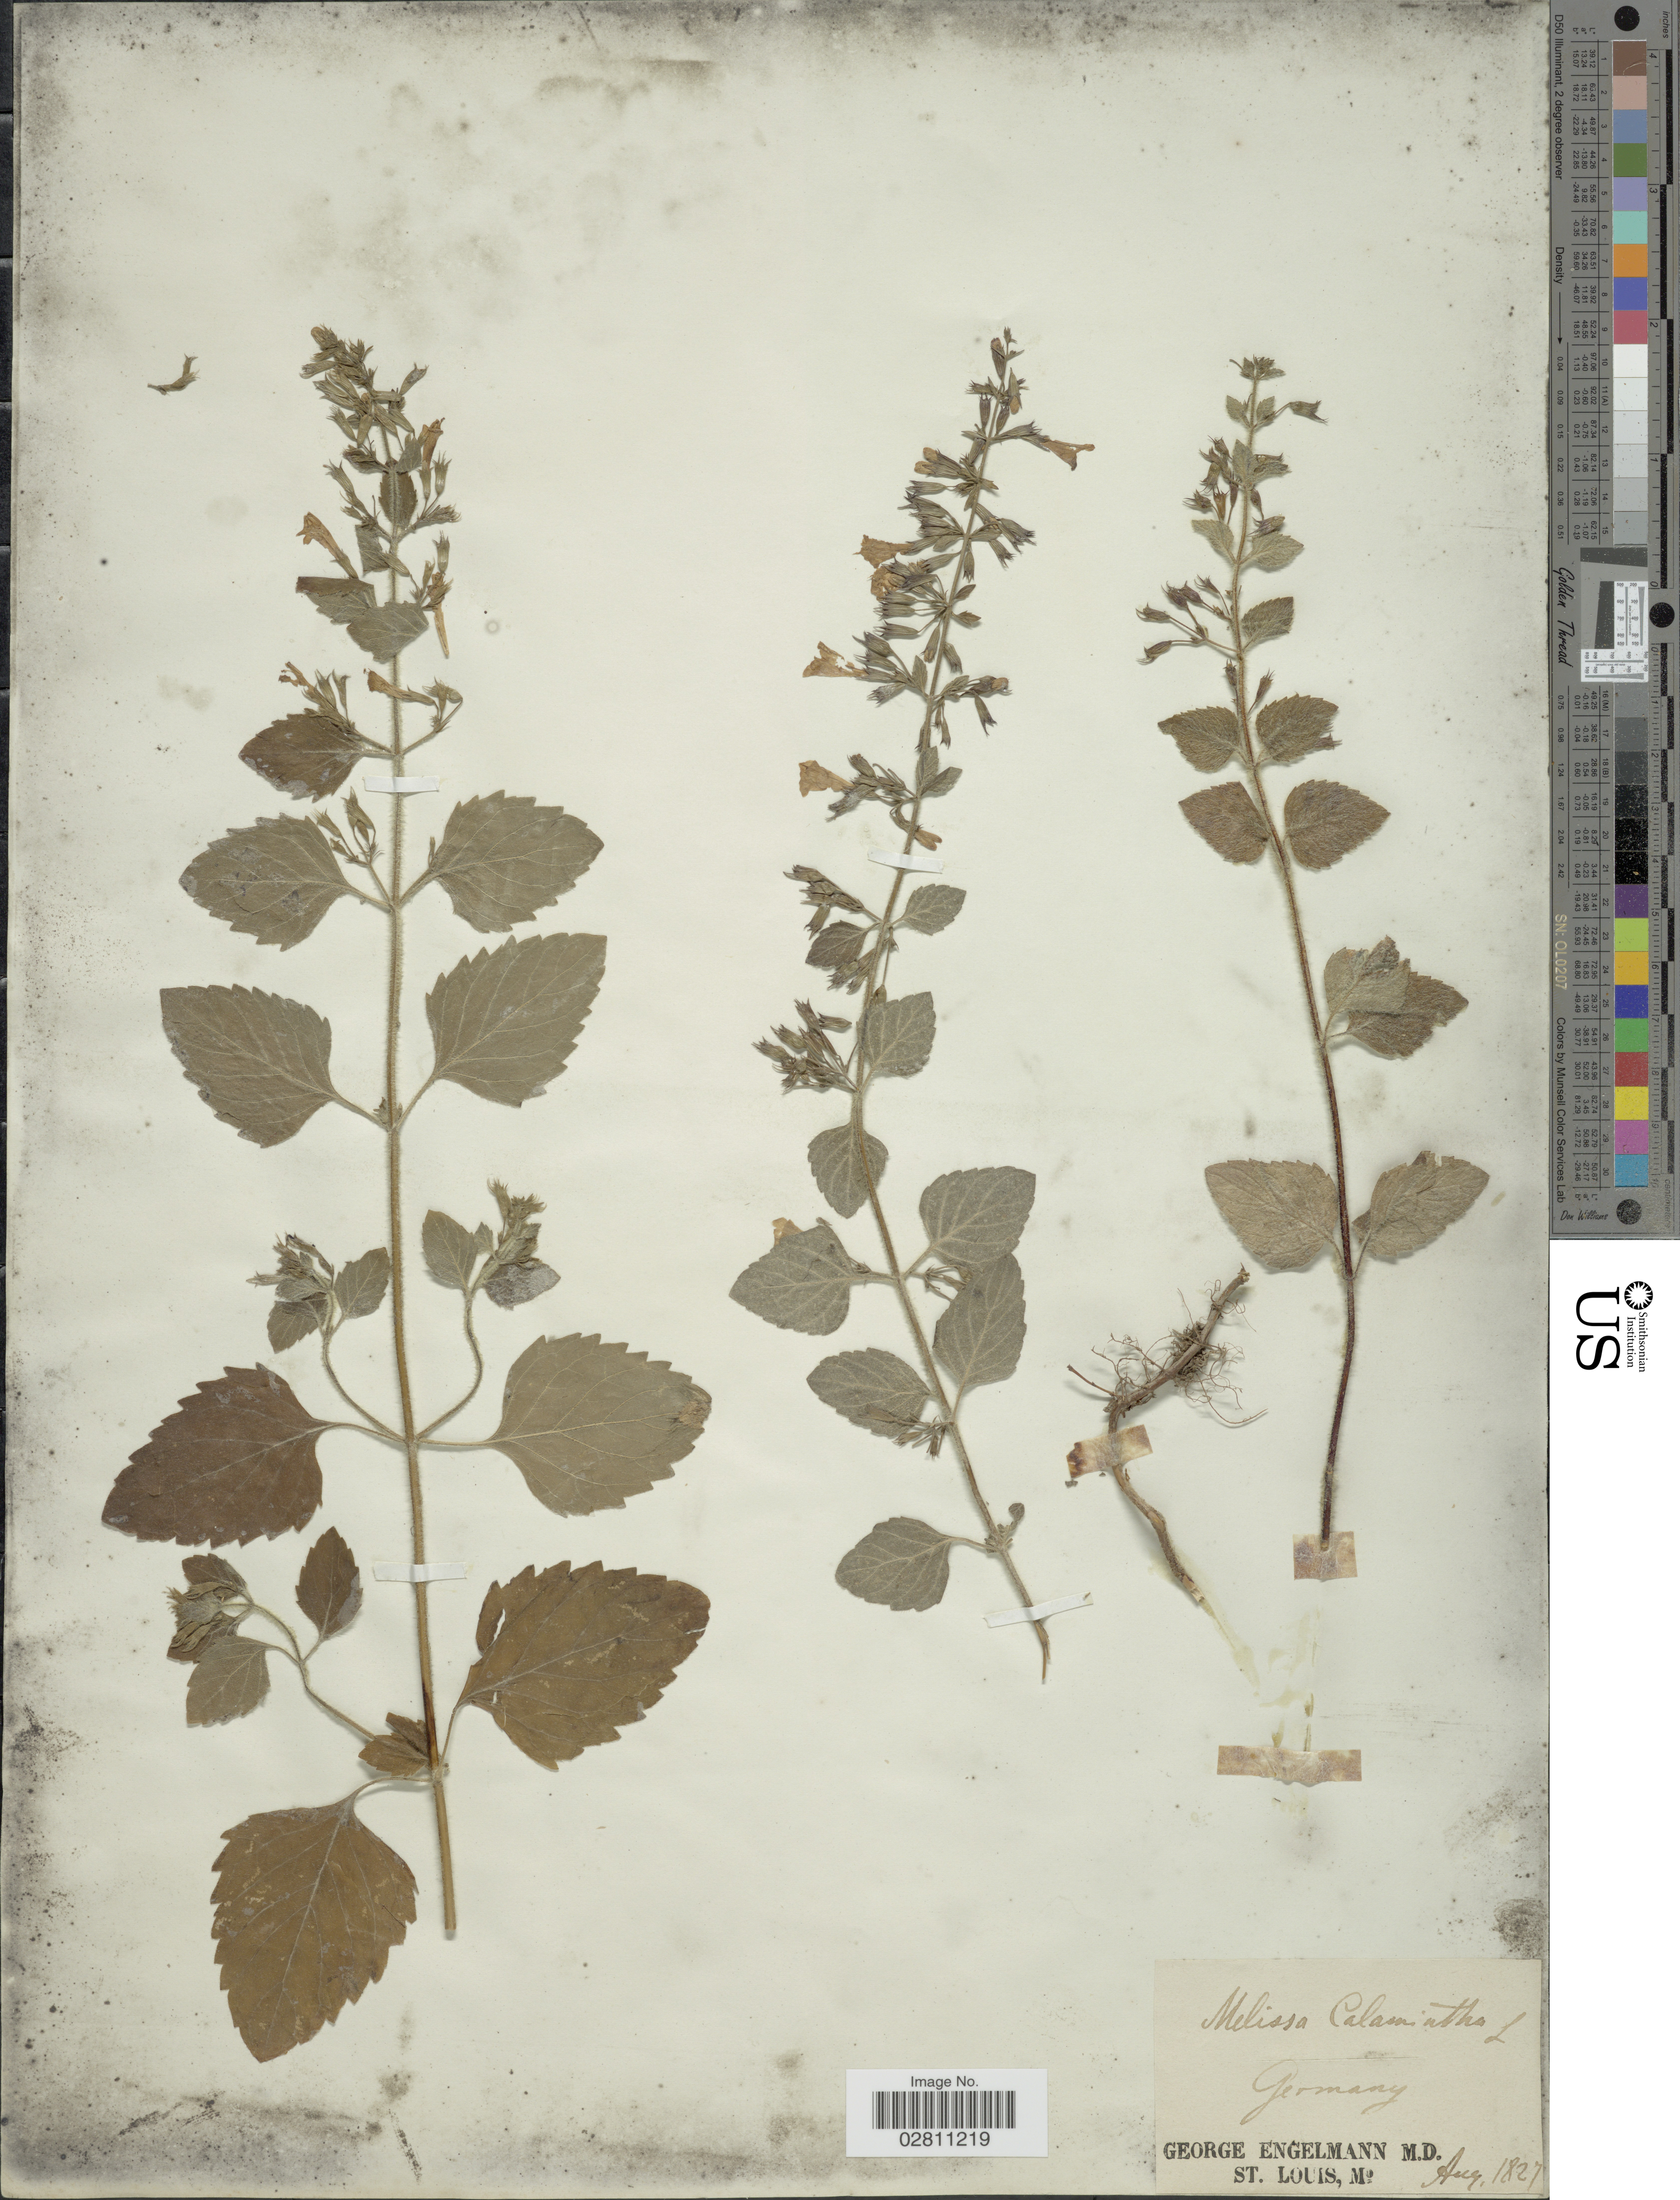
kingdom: Plantae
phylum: Tracheophyta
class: Magnoliopsida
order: Lamiales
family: Lamiaceae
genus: Clinopodium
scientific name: Clinopodium nepeta subsp. glandulosum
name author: (Req.) Govaerts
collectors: G. Engelmann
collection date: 1827-08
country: Germany